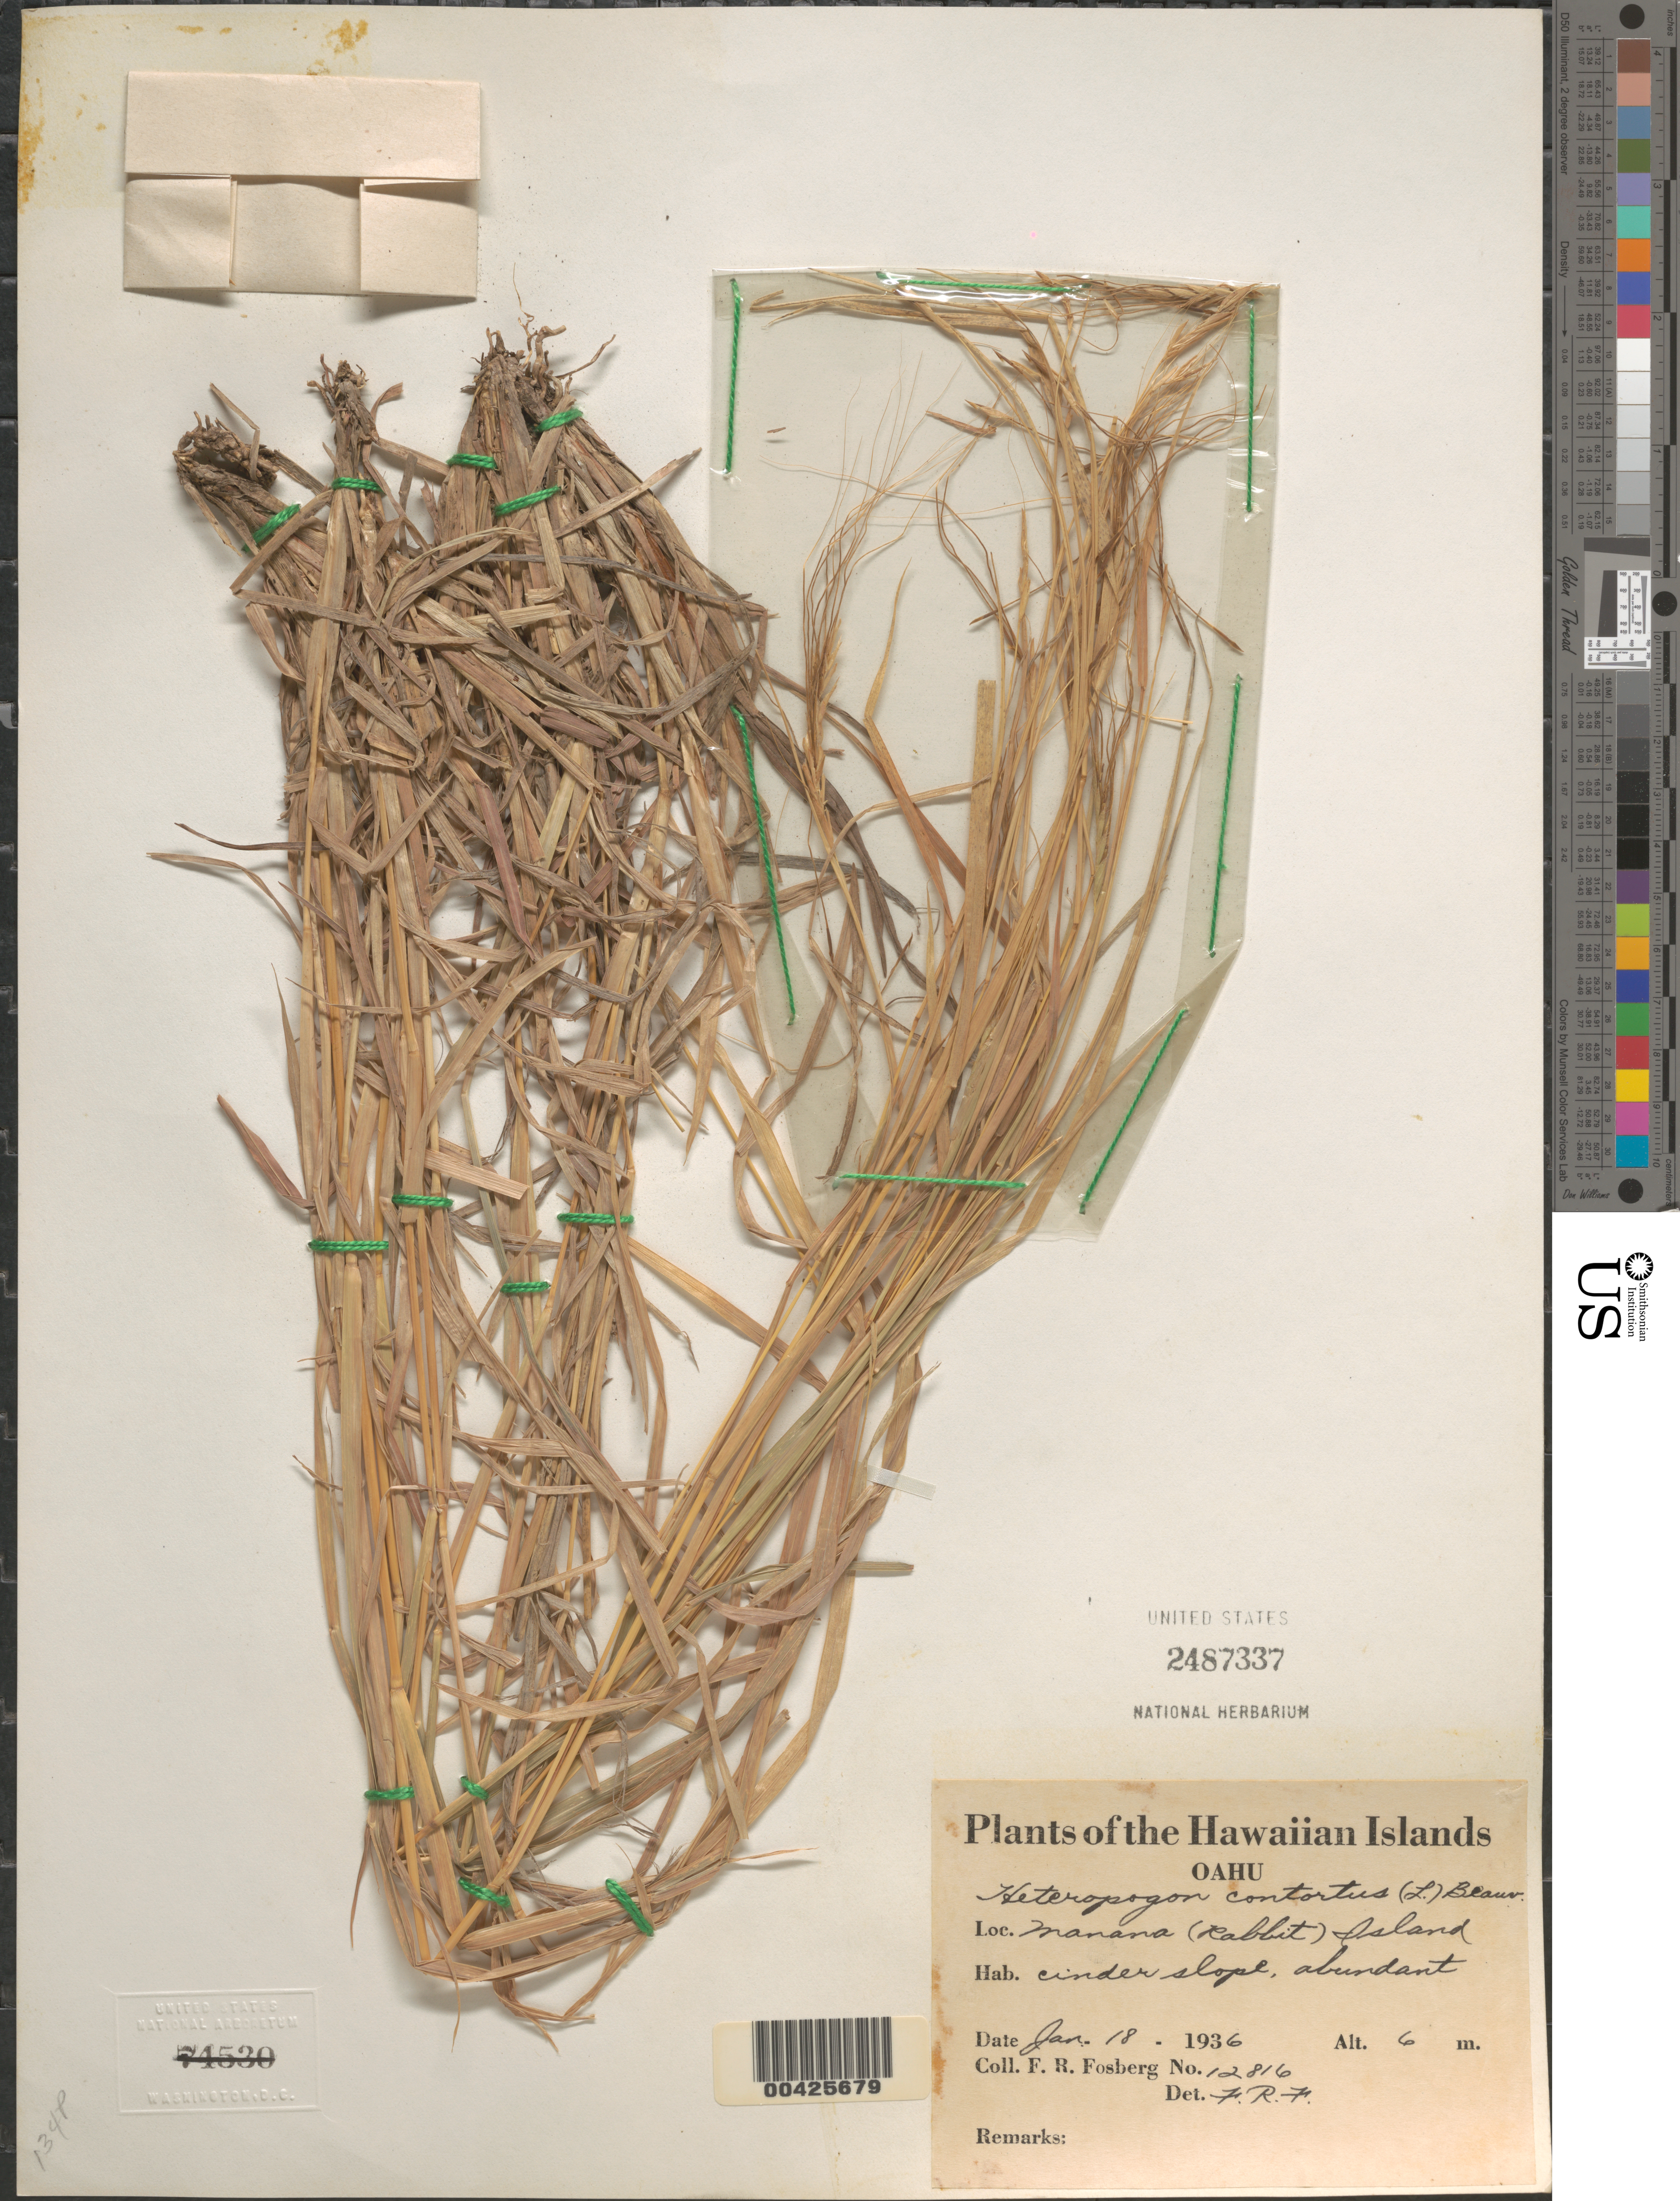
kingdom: Plantae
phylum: Tracheophyta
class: Liliopsida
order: Poales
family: Poaceae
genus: Heteropogon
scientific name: Heteropogon contortus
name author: (L.) P. Beauv. ex Roem. & Schult.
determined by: Fosberg, F. R.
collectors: F. R. Fosberg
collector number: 12816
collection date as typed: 18 Jan 1936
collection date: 1936-01-18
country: United States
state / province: Hawaii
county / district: Honolulu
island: Manana [Rabbit]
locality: Manana (Rabbit) Island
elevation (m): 6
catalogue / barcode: US 2487337